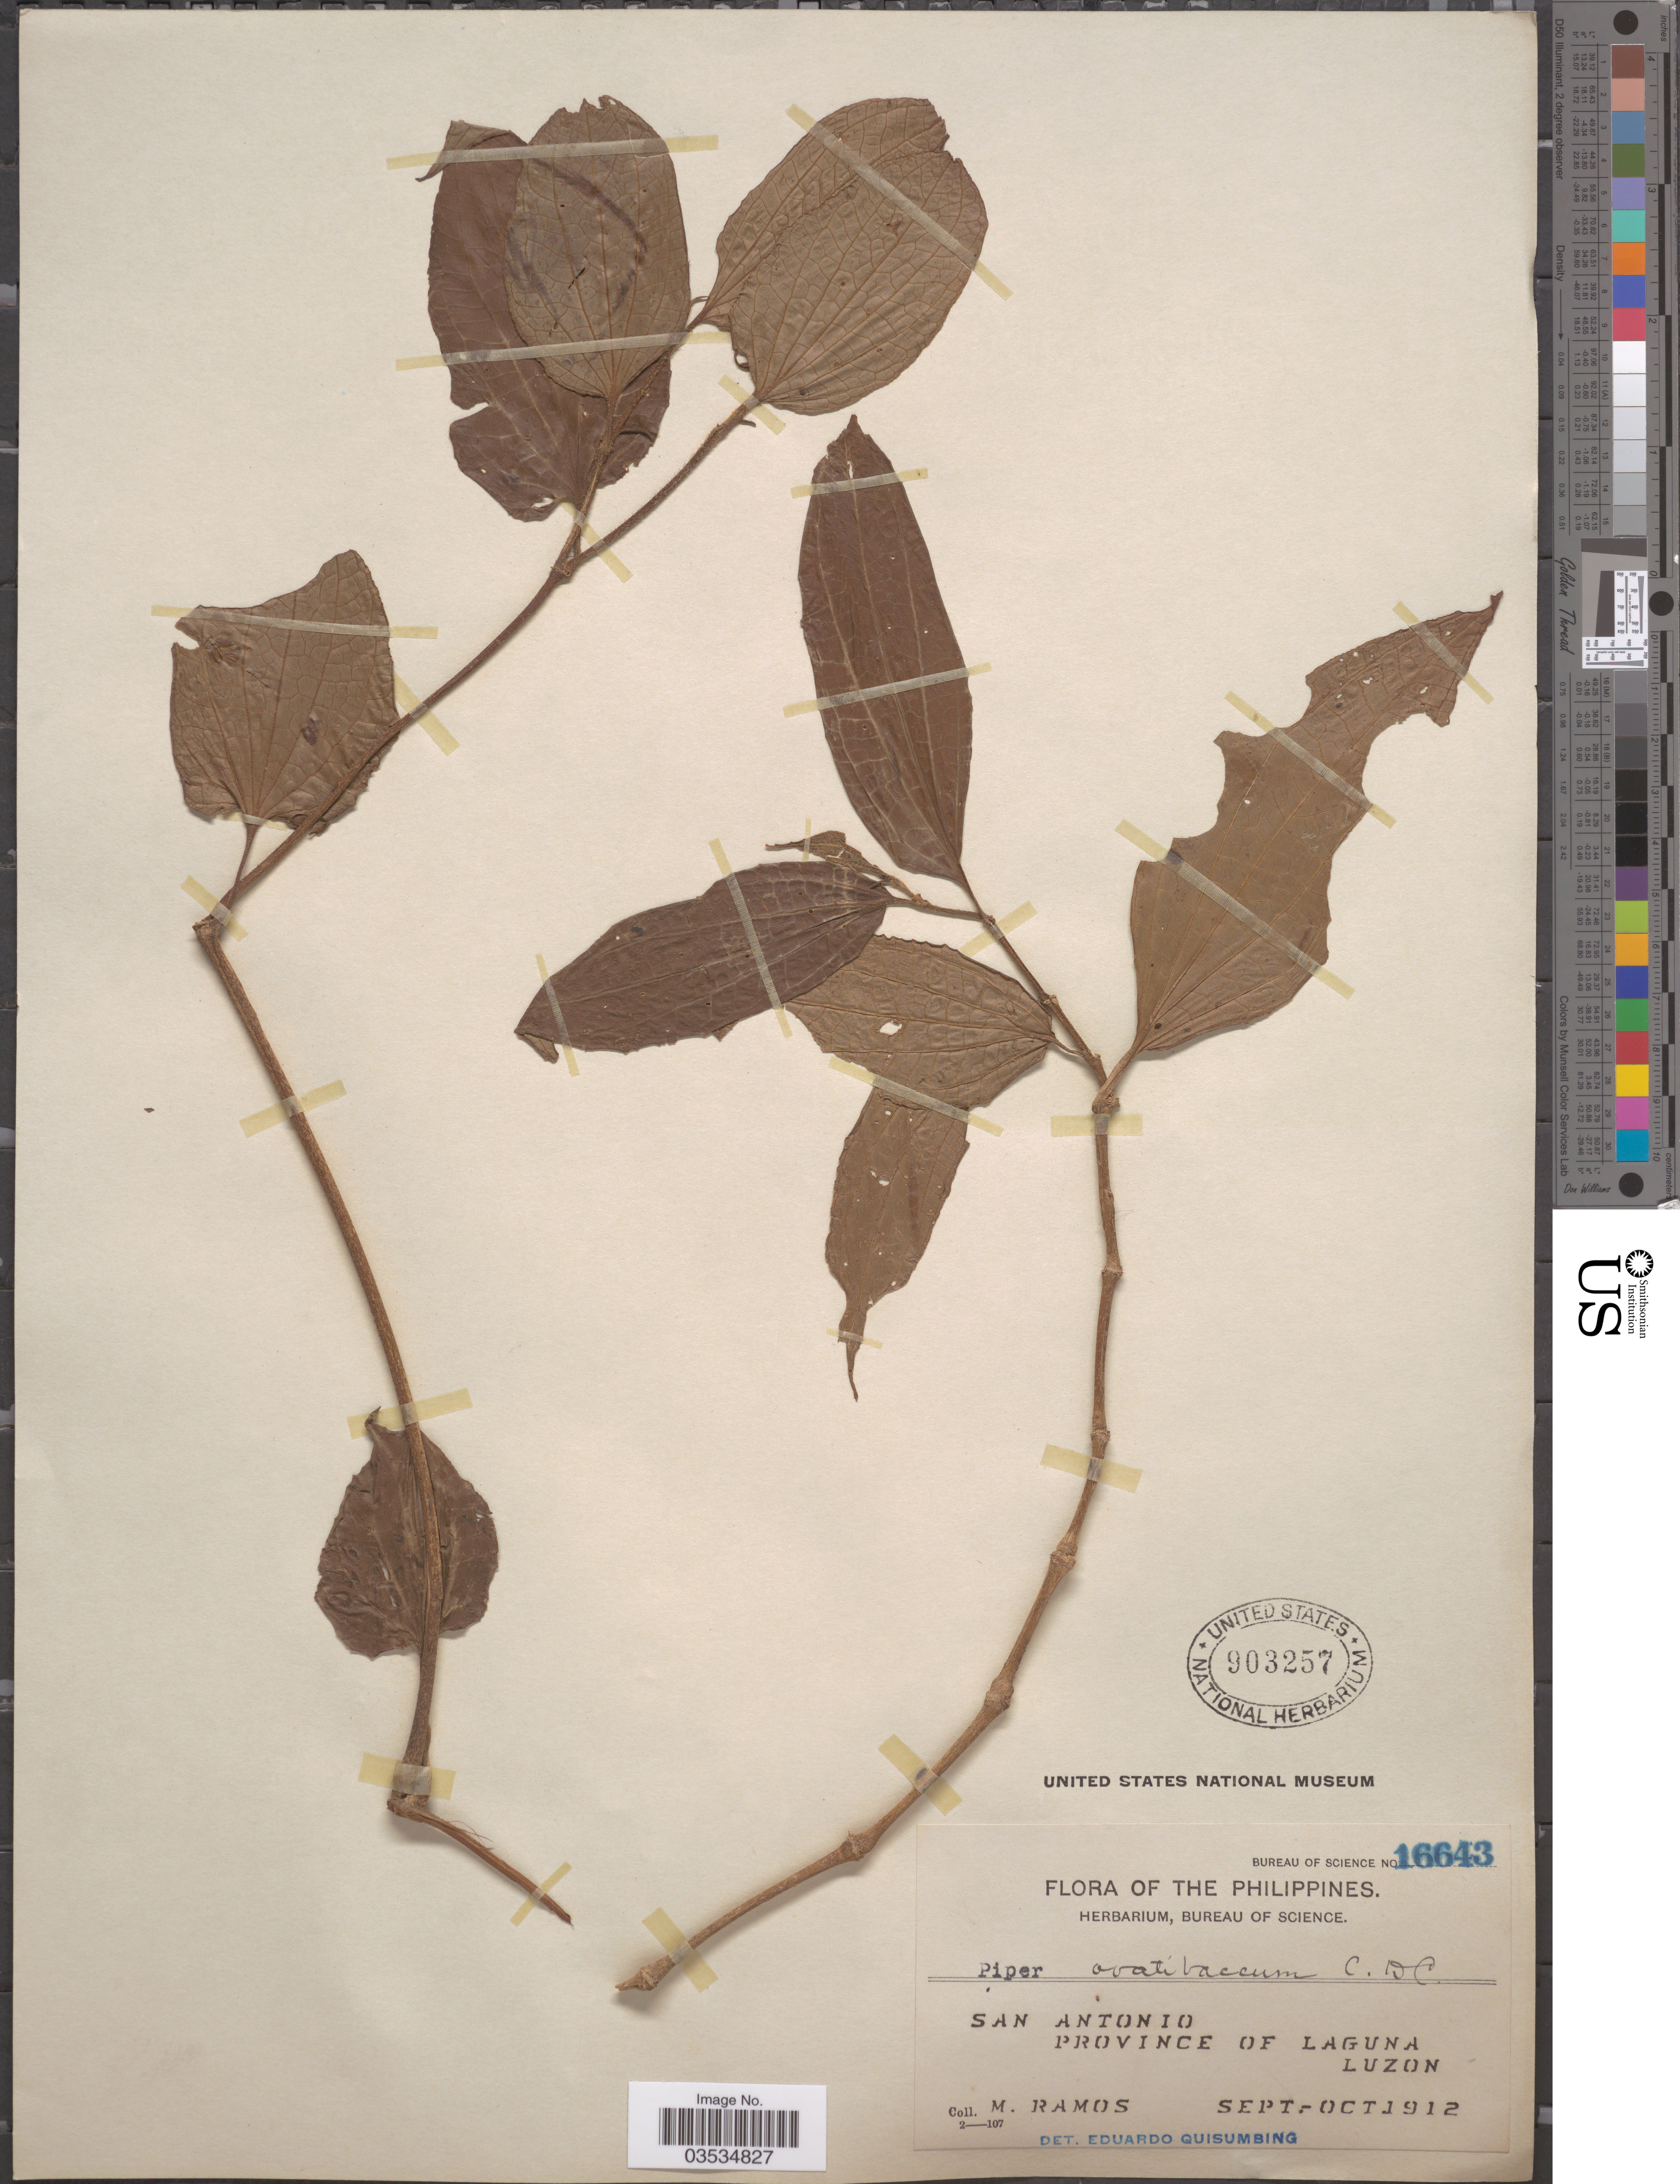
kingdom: Plantae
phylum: Tracheophyta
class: Magnoliopsida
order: Piperales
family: Piperaceae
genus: Piper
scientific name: Piper ovatibaccum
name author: C. DC. in Elmer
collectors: M. Ramos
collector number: Bureau of Science 16643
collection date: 1912-09/1912-10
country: Philippines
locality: San Antonio. Province of Laguna, Luzon.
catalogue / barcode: US 903257